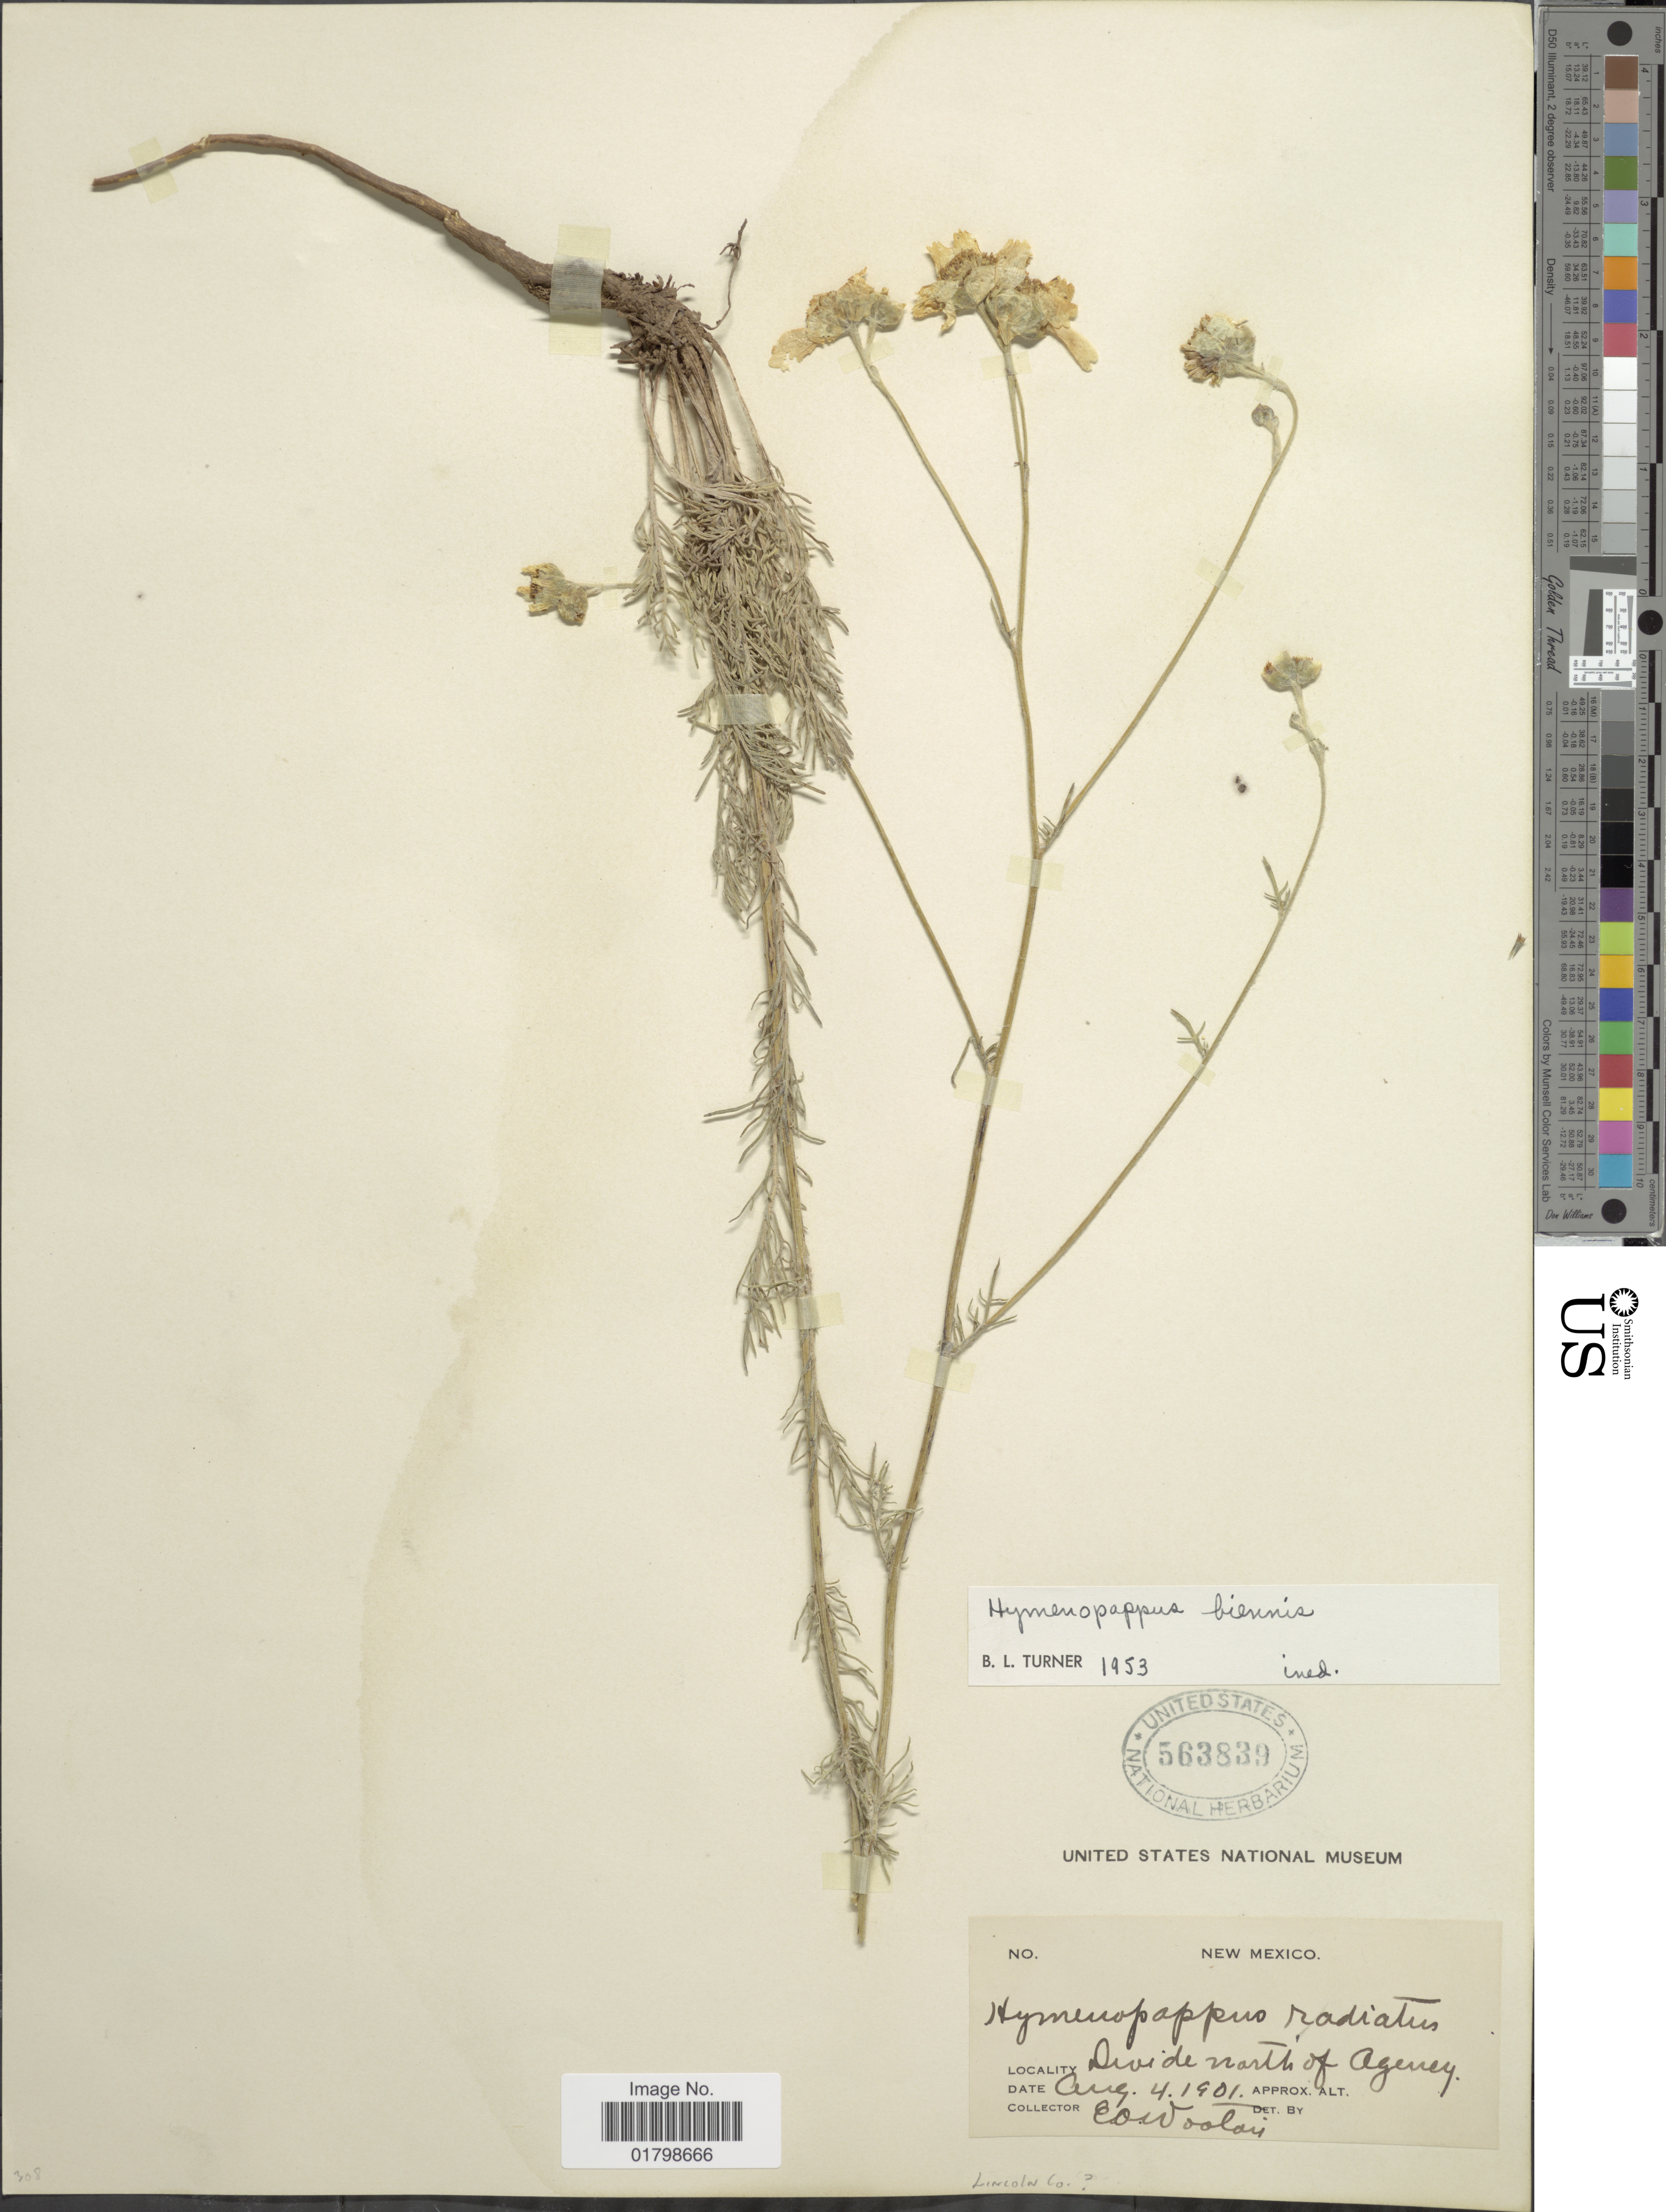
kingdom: Plantae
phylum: Tracheophyta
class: Magnoliopsida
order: Asterales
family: Asteraceae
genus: Hymenopappus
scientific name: Hymenopappus biennis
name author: (Rydb.) I.M. Johnst.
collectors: E. O. Wooton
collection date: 1901-08-04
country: United States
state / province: New Mexico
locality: Divide north of Ageney, Lincoln Co.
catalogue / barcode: US 563839